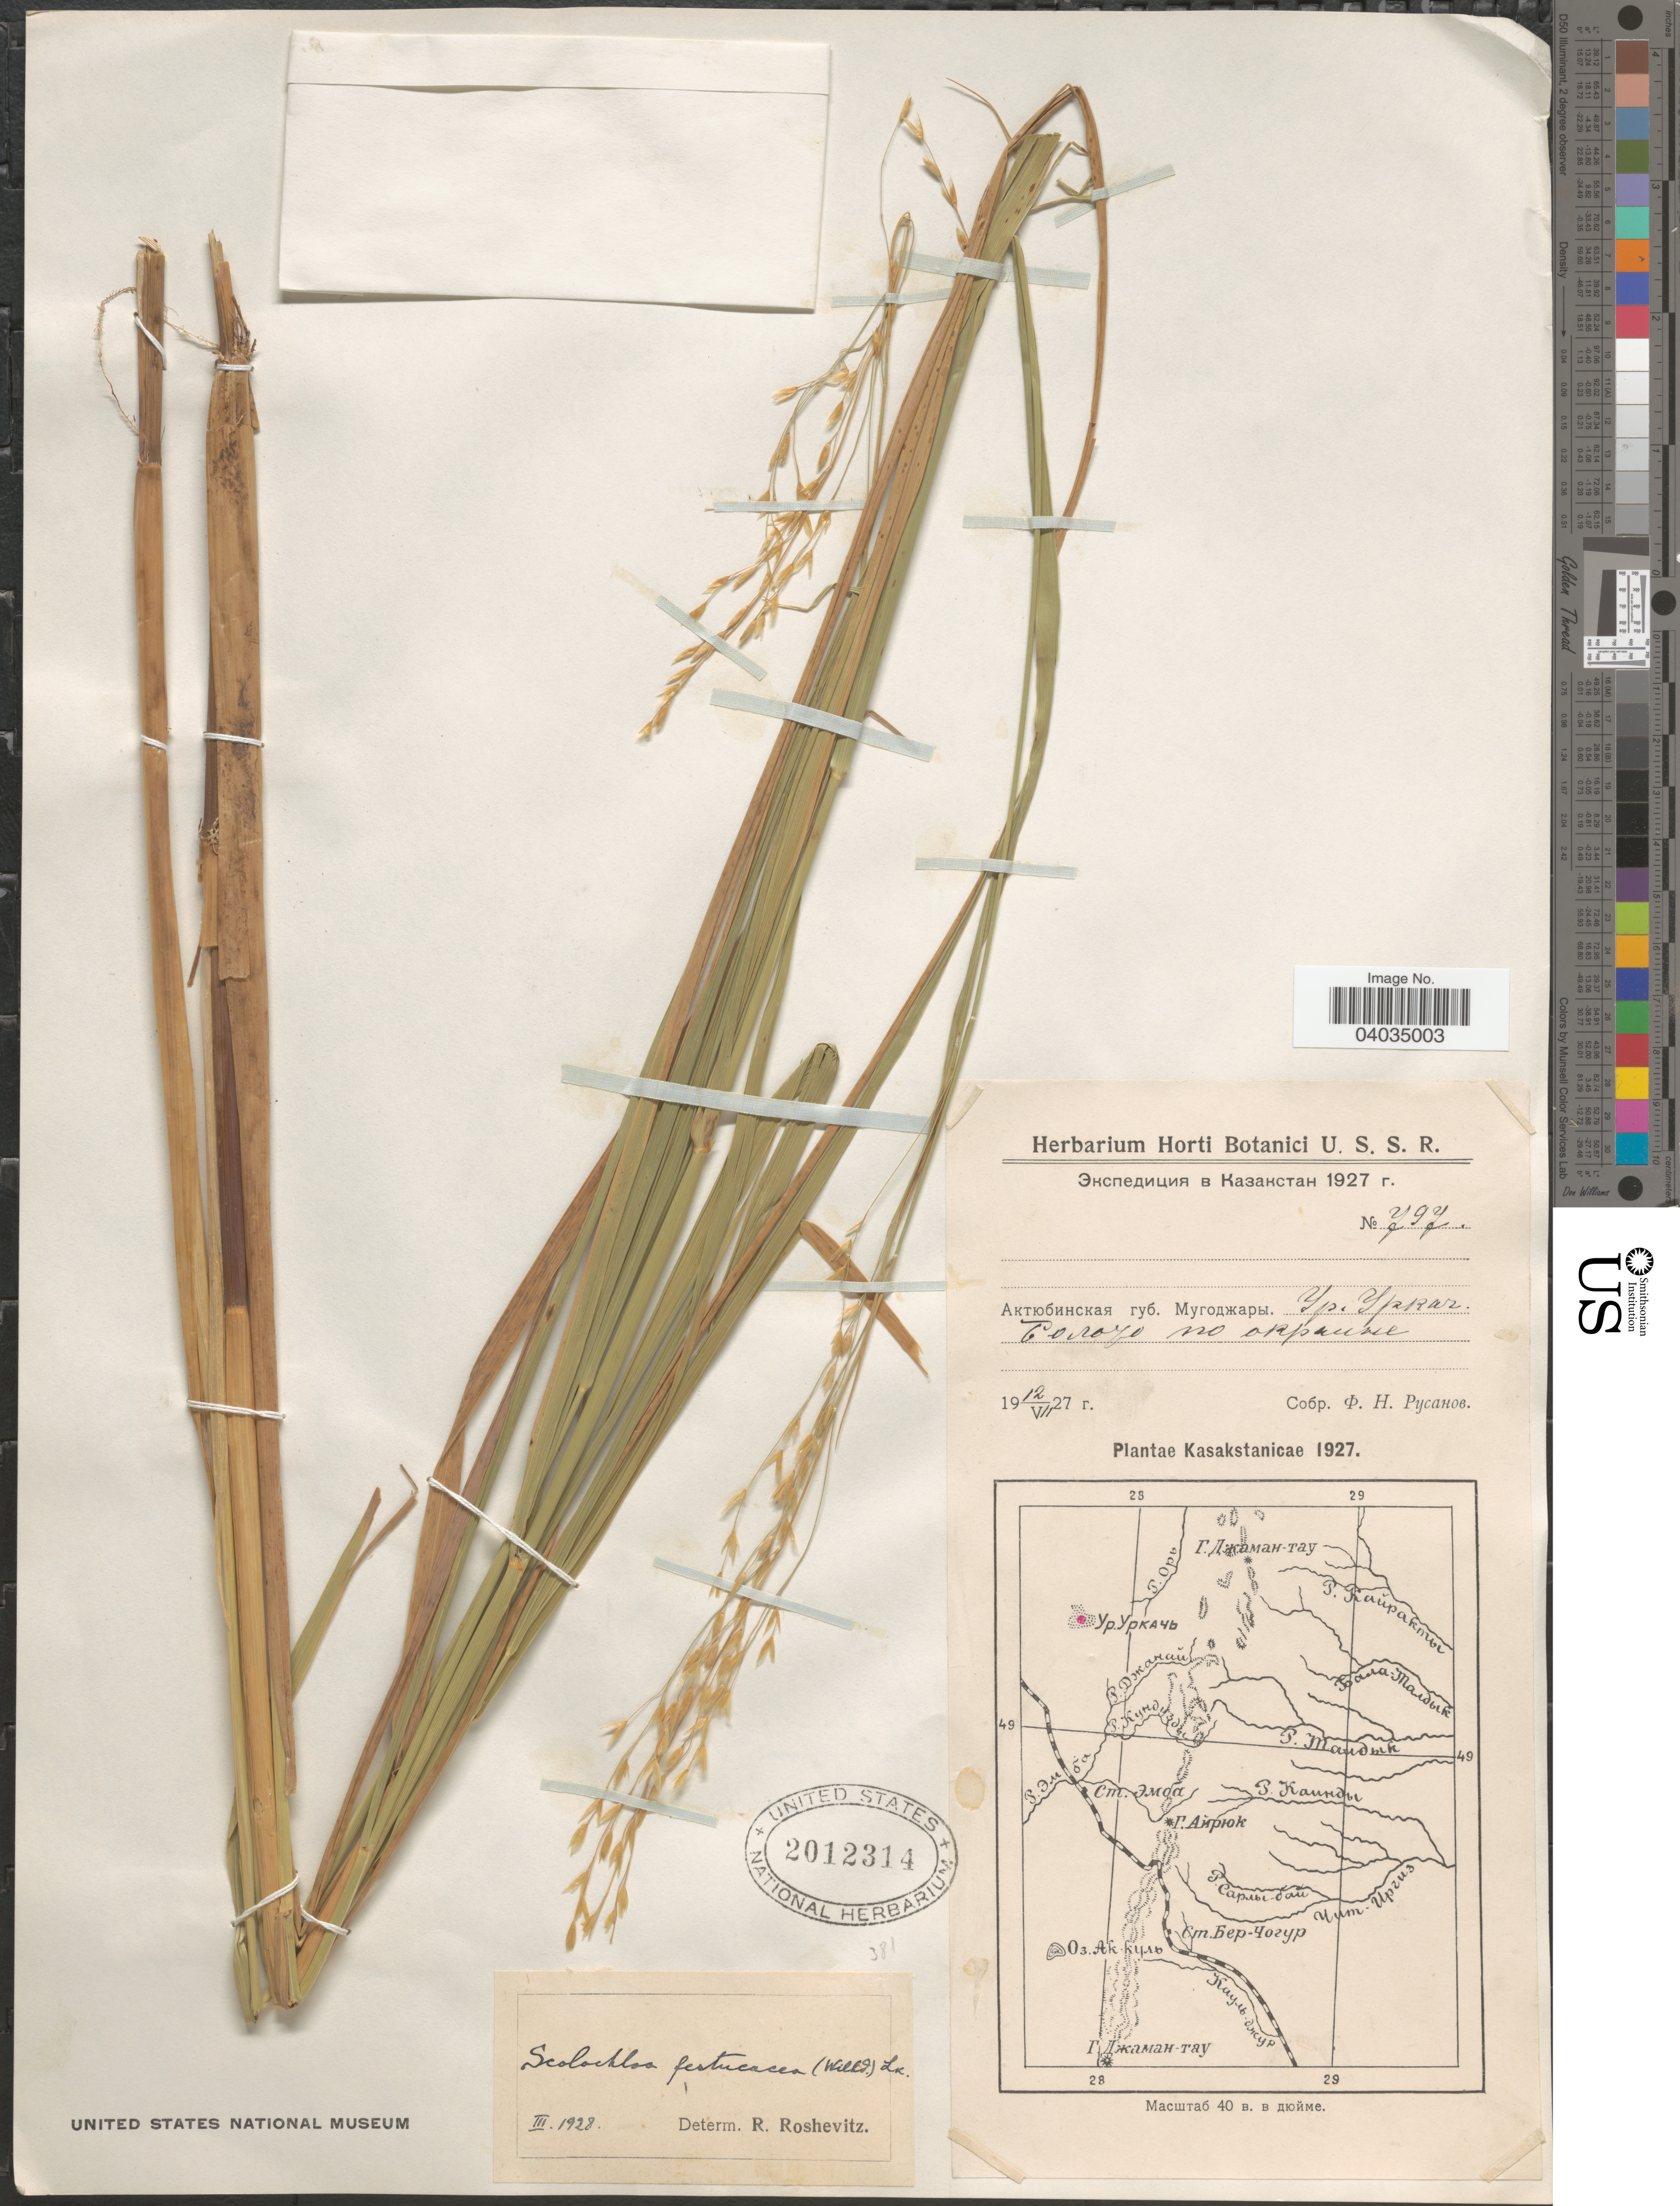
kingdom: Plantae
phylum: Tracheophyta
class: Liliopsida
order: Poales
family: Poaceae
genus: Scolochloa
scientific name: Scolochloa festucacea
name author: (Willd.) Link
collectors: F. Rusanov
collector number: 797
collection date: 1927-07-12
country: Kazakhstan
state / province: Aqtobe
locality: Mugodzhary Mts, Urkach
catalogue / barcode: US 2012314